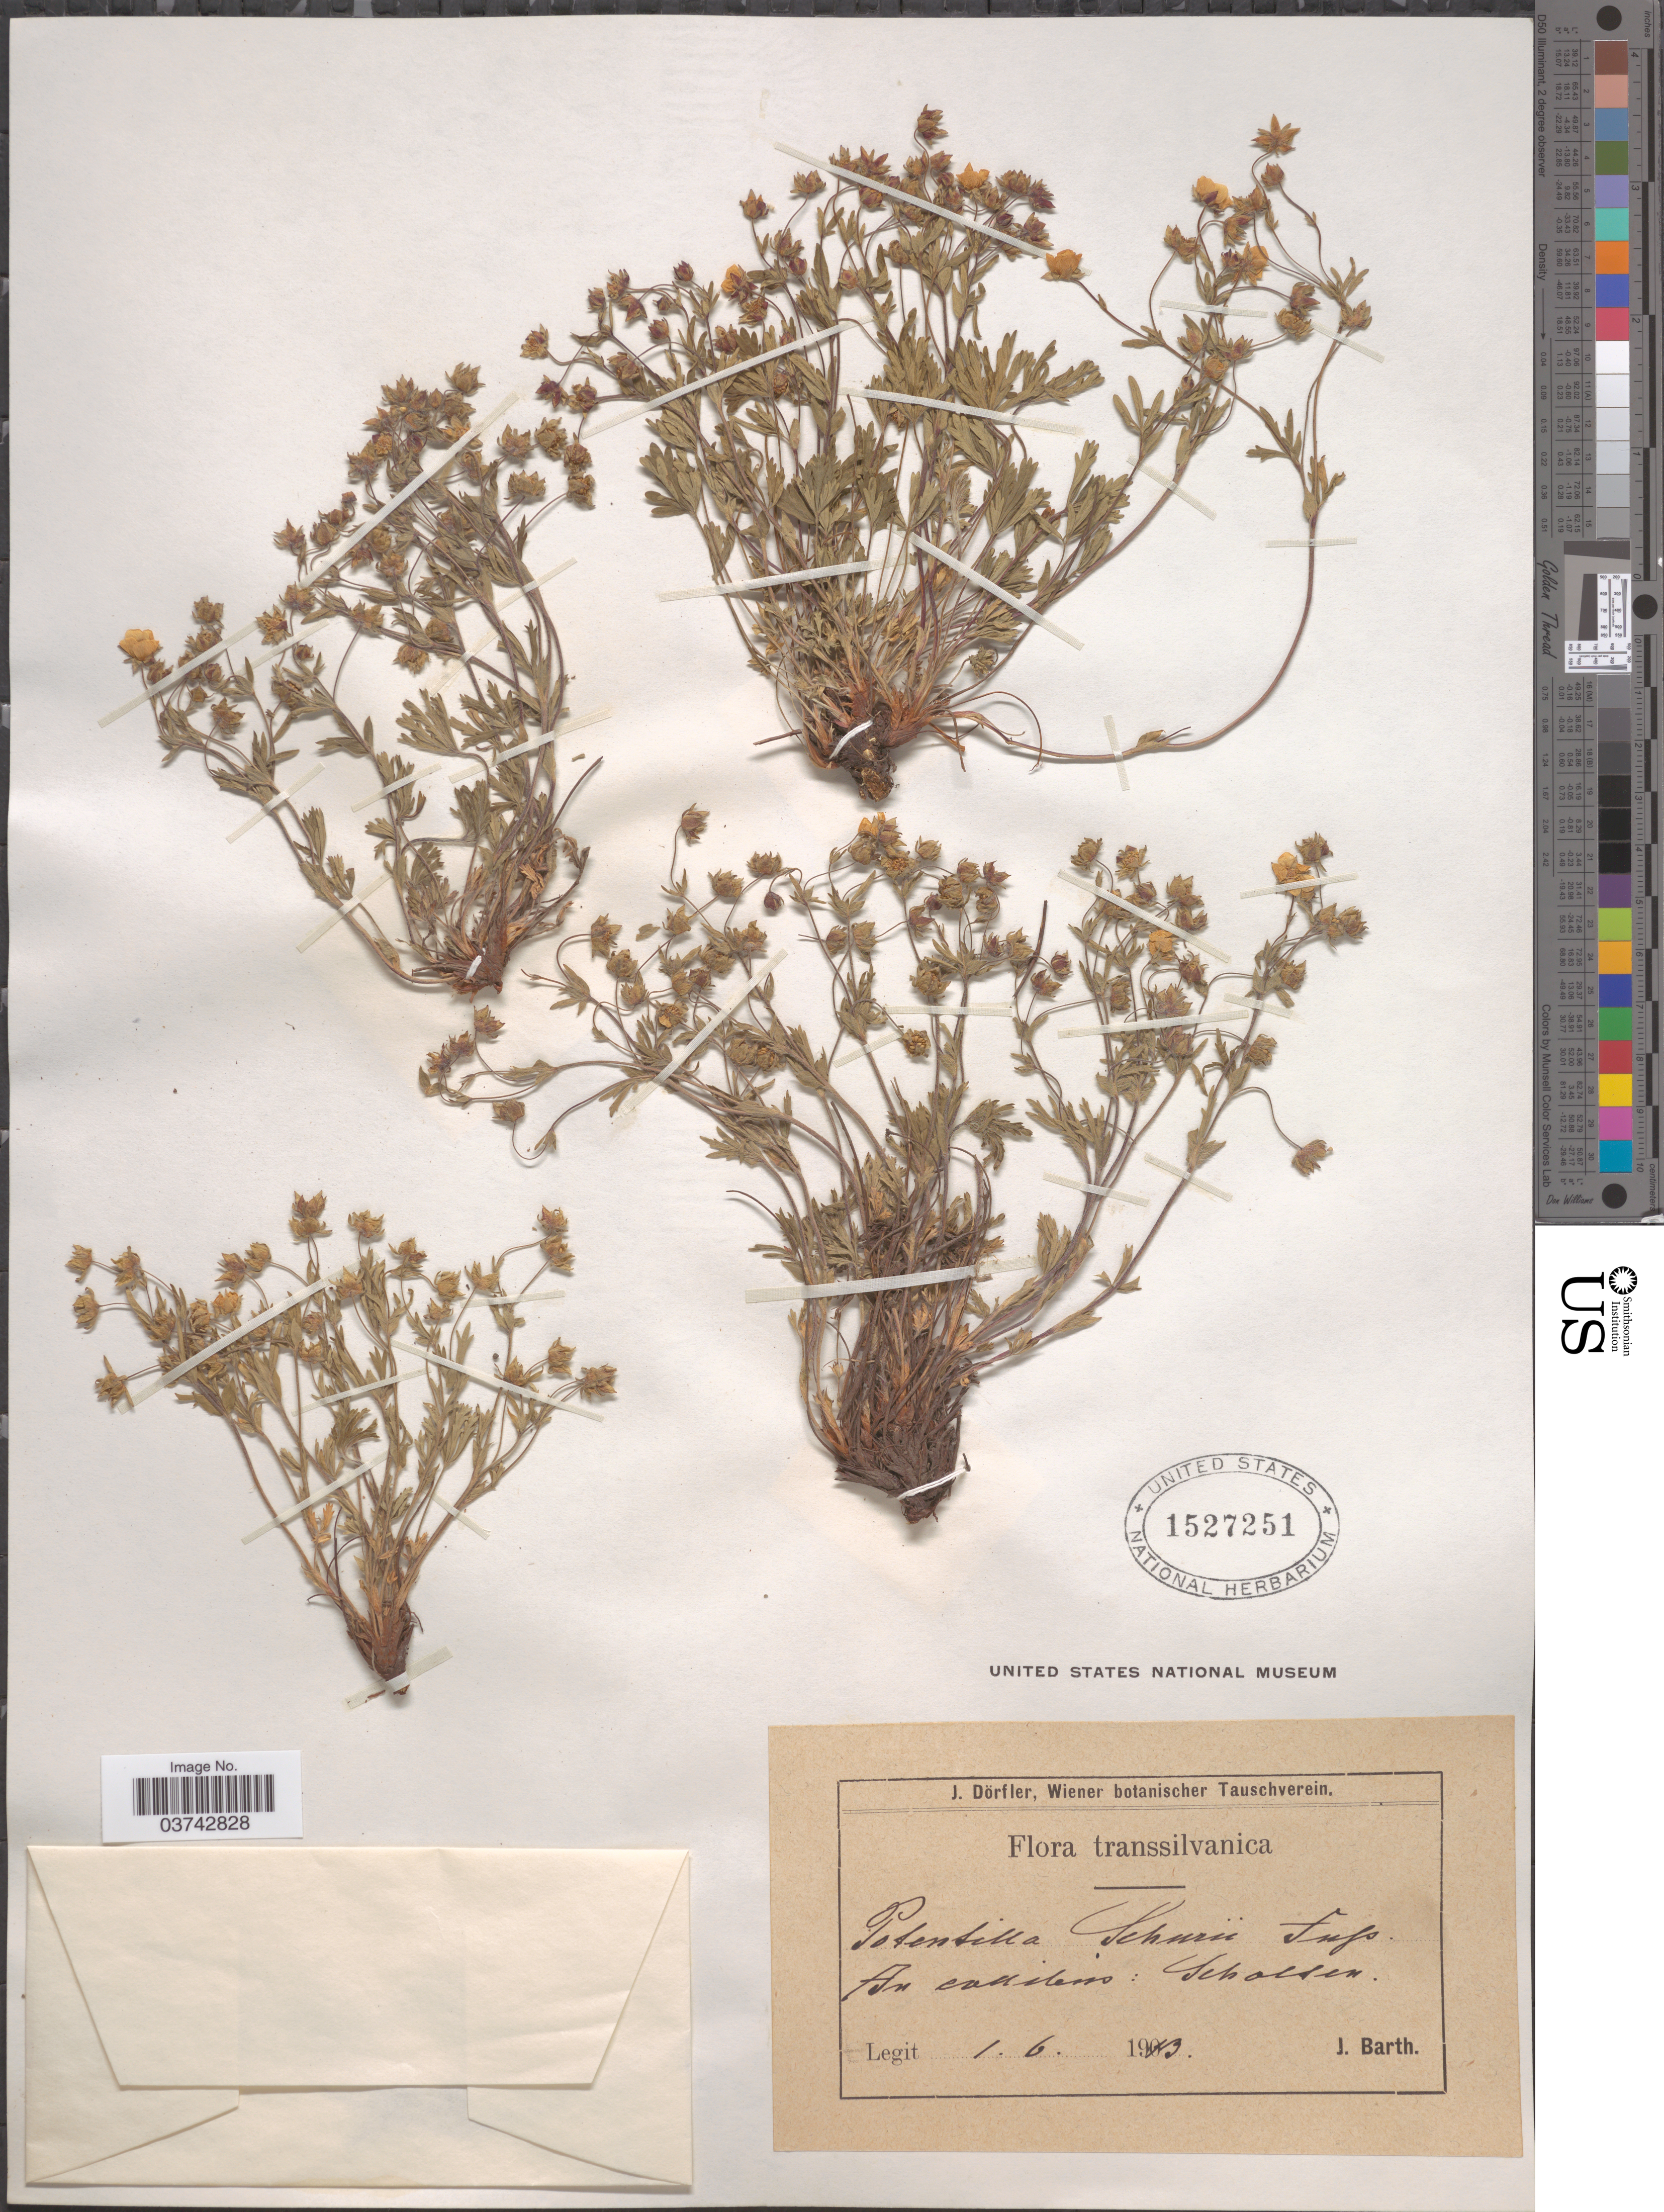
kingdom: Plantae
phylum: Tracheophyta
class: Magnoliopsida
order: Rosales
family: Rosaceae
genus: Potentilla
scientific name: Potentilla schurii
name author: Fuss ex Zimmeter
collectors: J. Barth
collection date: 1913-06-01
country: Romania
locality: Transsilvanica. An collibus: Schollen. [interpreted]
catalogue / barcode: US 1527251